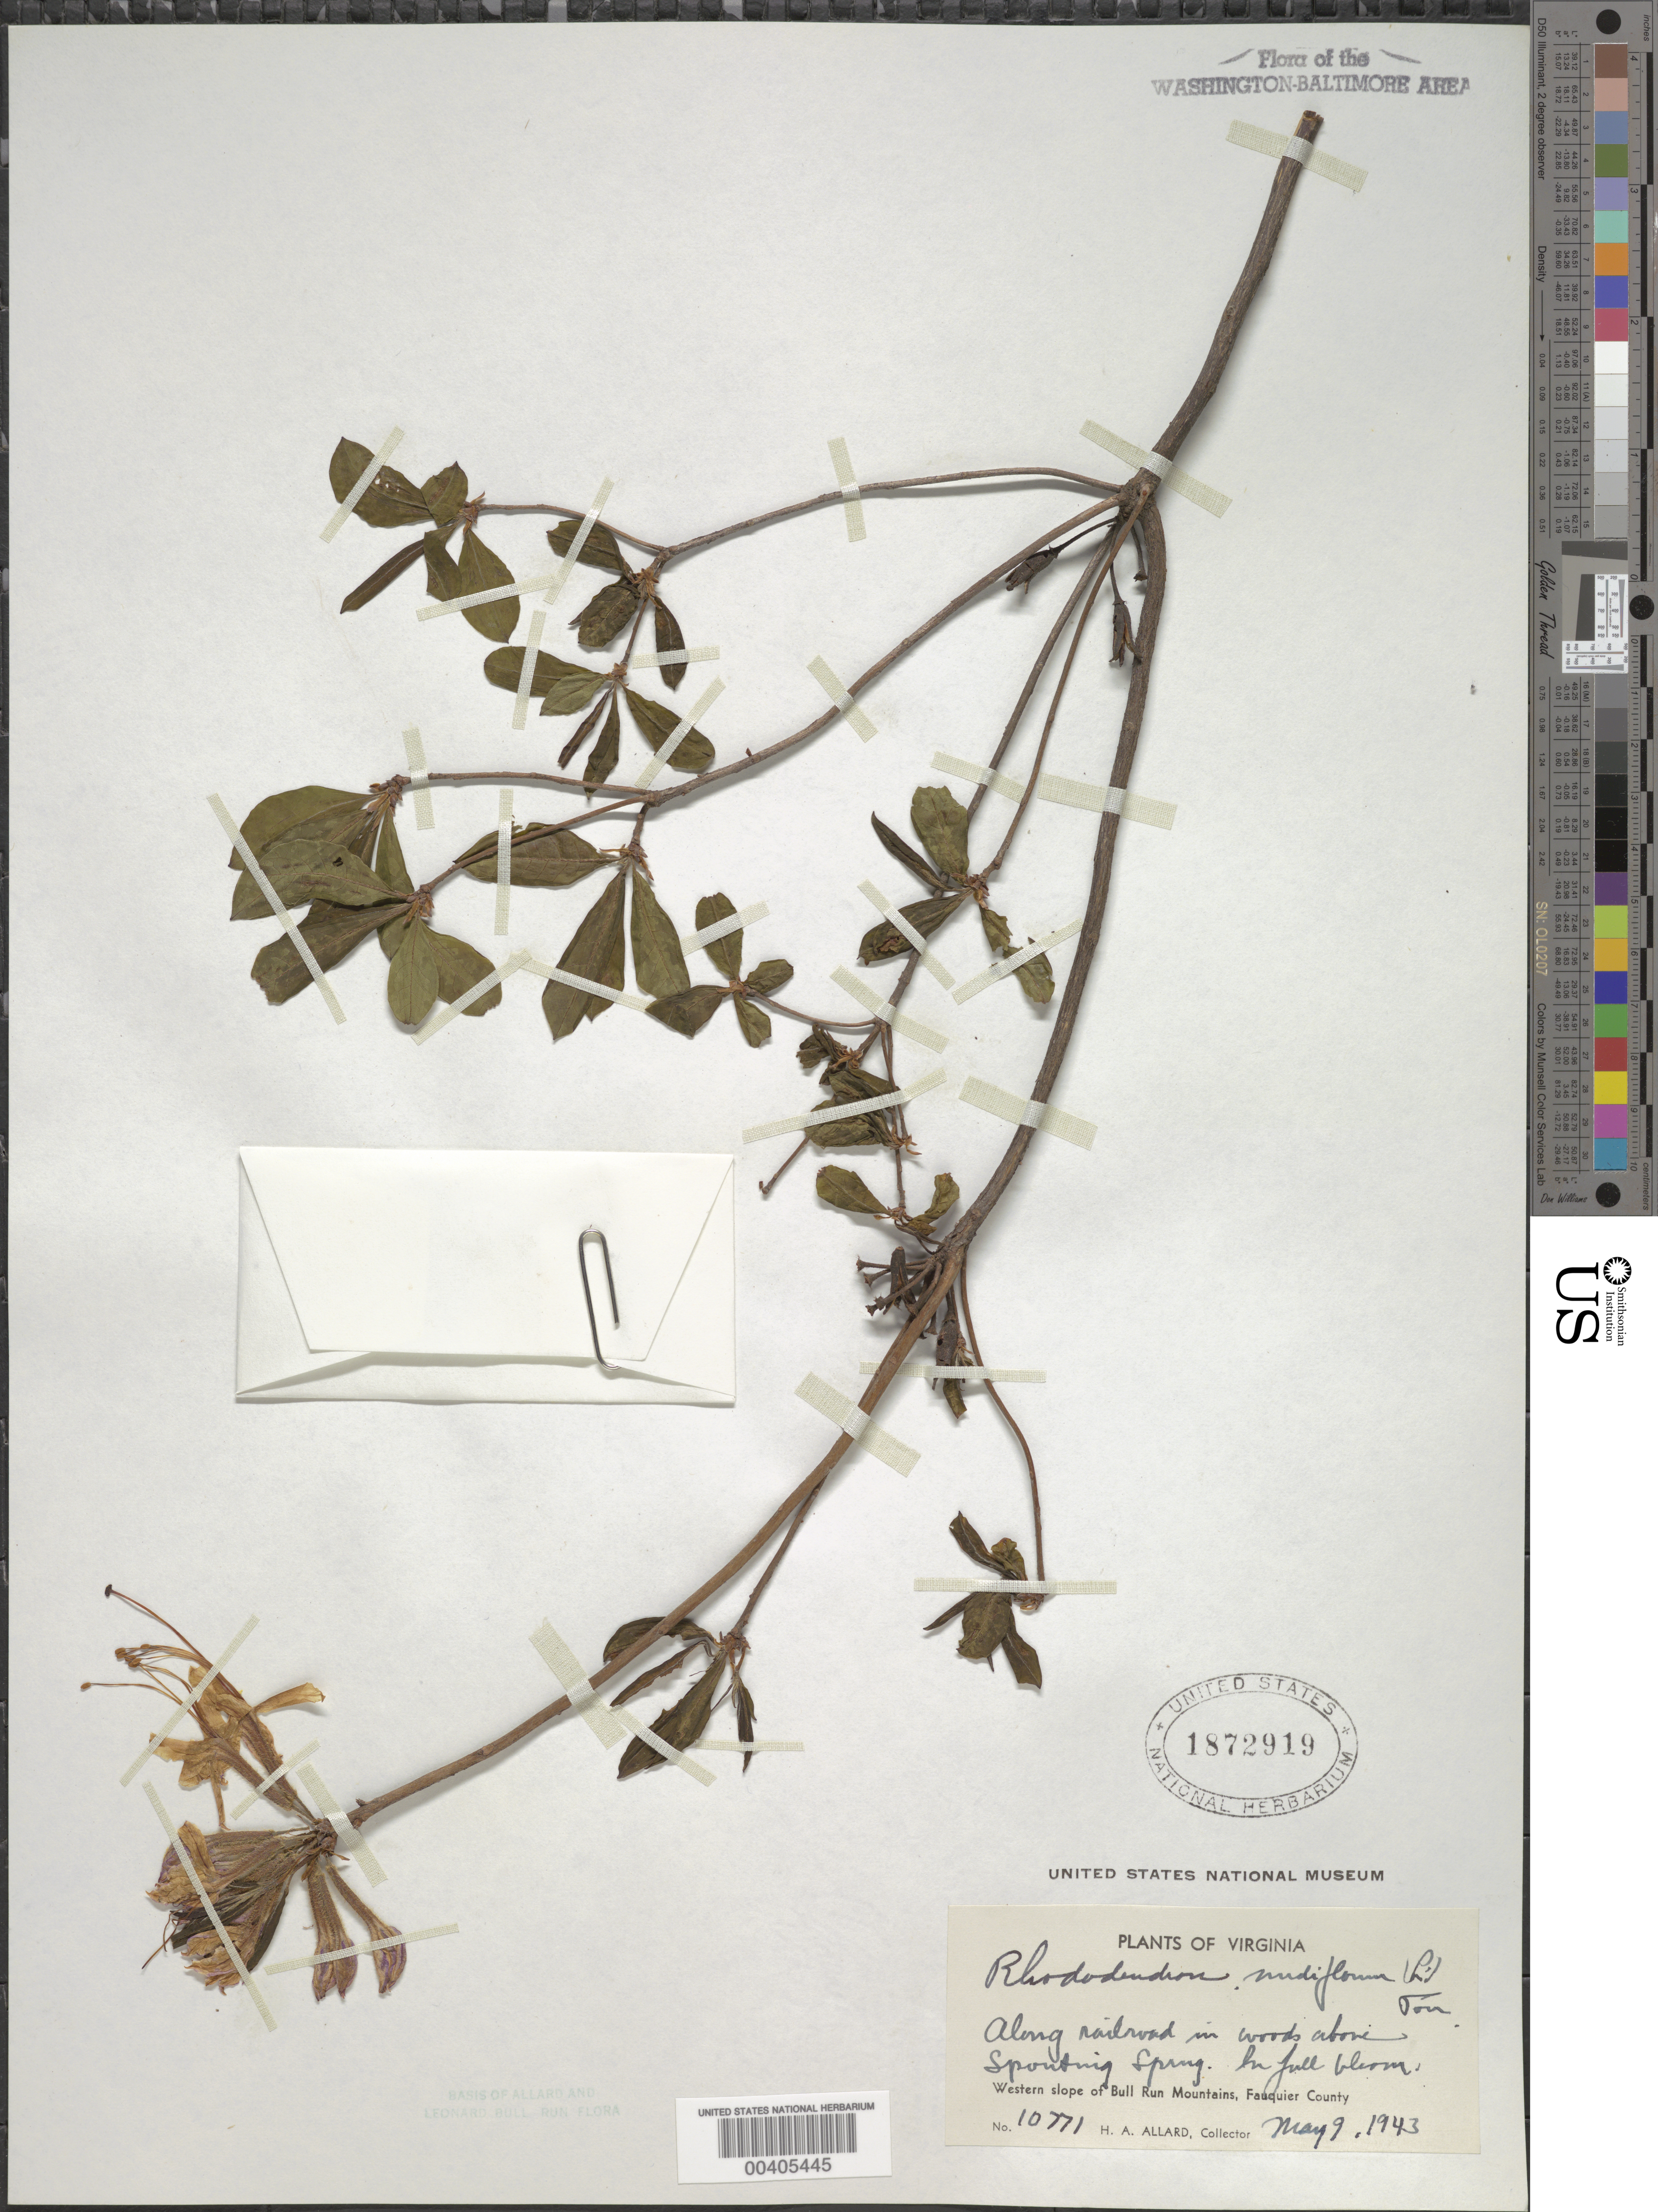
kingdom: Plantae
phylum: Tracheophyta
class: Magnoliopsida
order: Ericales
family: Ericaceae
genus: Rhododendron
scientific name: Rhododendron periclymenoides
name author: (Michx.) Shinners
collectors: H. A. Allard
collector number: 10771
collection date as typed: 09 May 1943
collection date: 1943-05-09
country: United States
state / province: Virginia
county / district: Fauquier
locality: Above Spouting Spring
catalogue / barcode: US 1872919